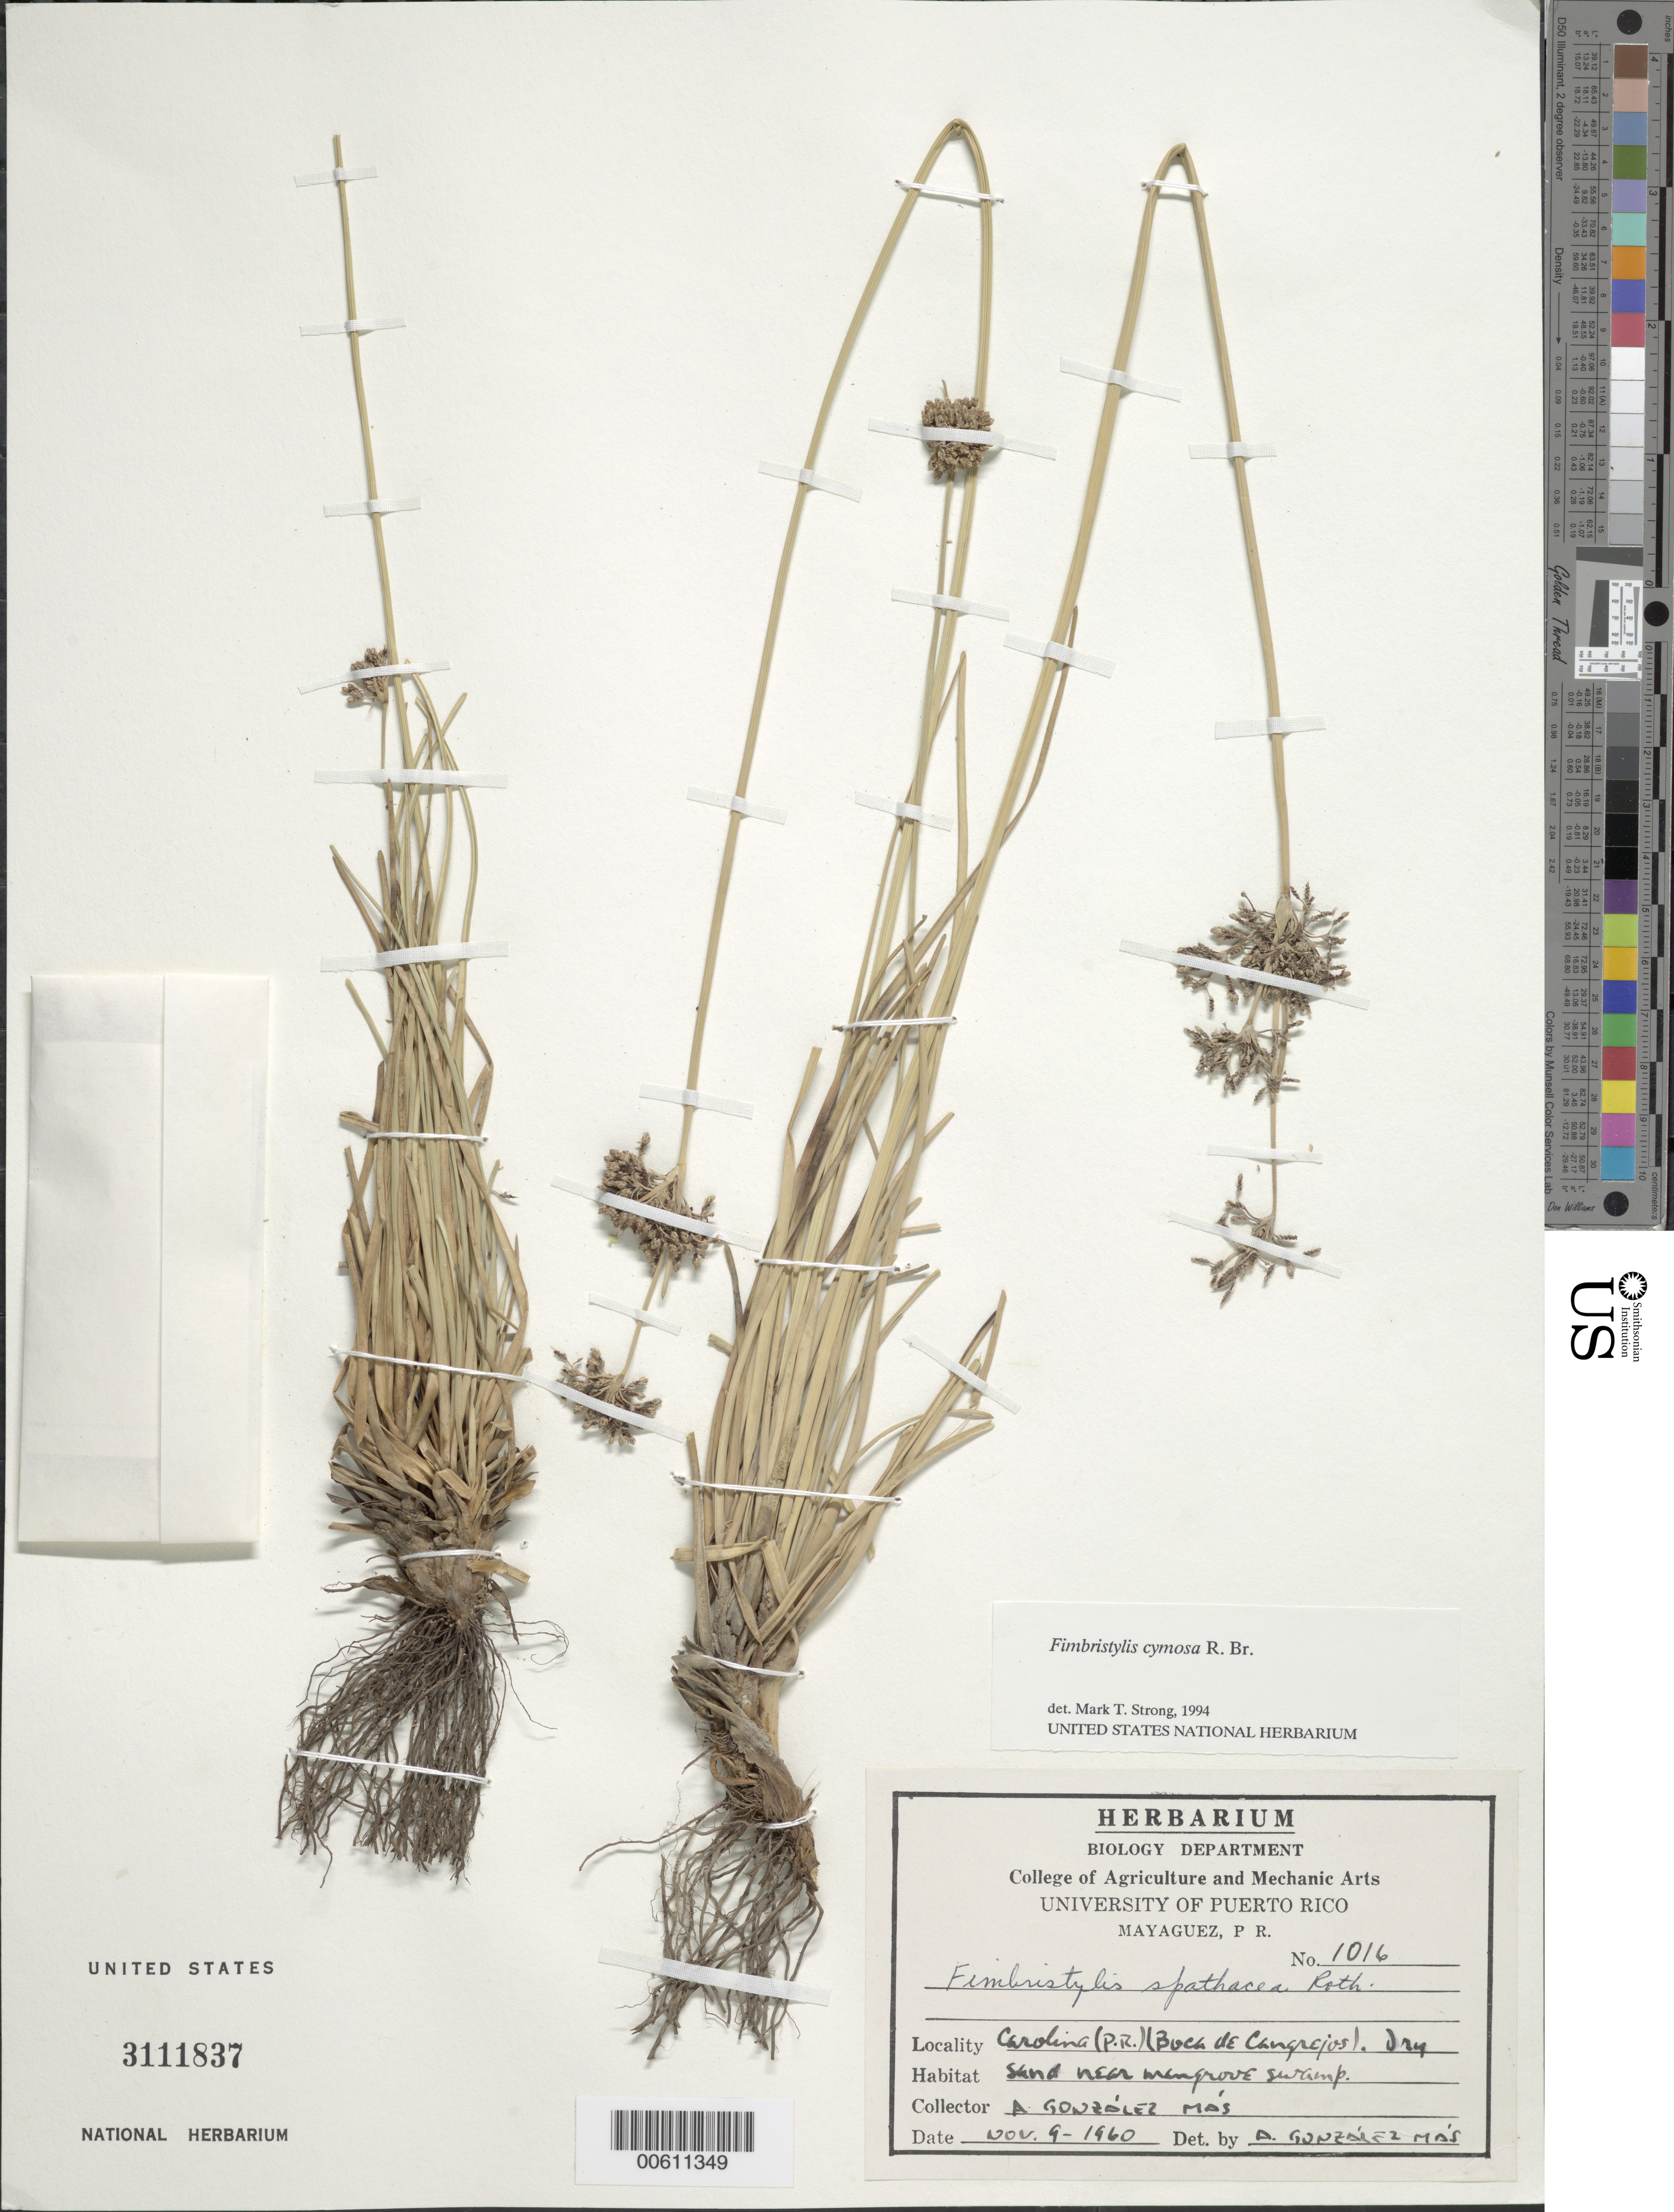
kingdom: Plantae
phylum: Tracheophyta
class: Liliopsida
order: Poales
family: Cyperaceae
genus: Fimbristylis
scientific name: Fimbristylis cymosa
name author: R. Br.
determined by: Strong, M. T., (US), Smithsonian Institution - National Museum of Natural History (UNITED STATES)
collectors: A. González Más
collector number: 1016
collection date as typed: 09 Nov 1960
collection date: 1960-11-09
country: Puerto Rico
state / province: Carolina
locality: Carolina: Boca de Cangrejos.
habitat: Dry sand near mangrove swamp.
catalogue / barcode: US 3111837